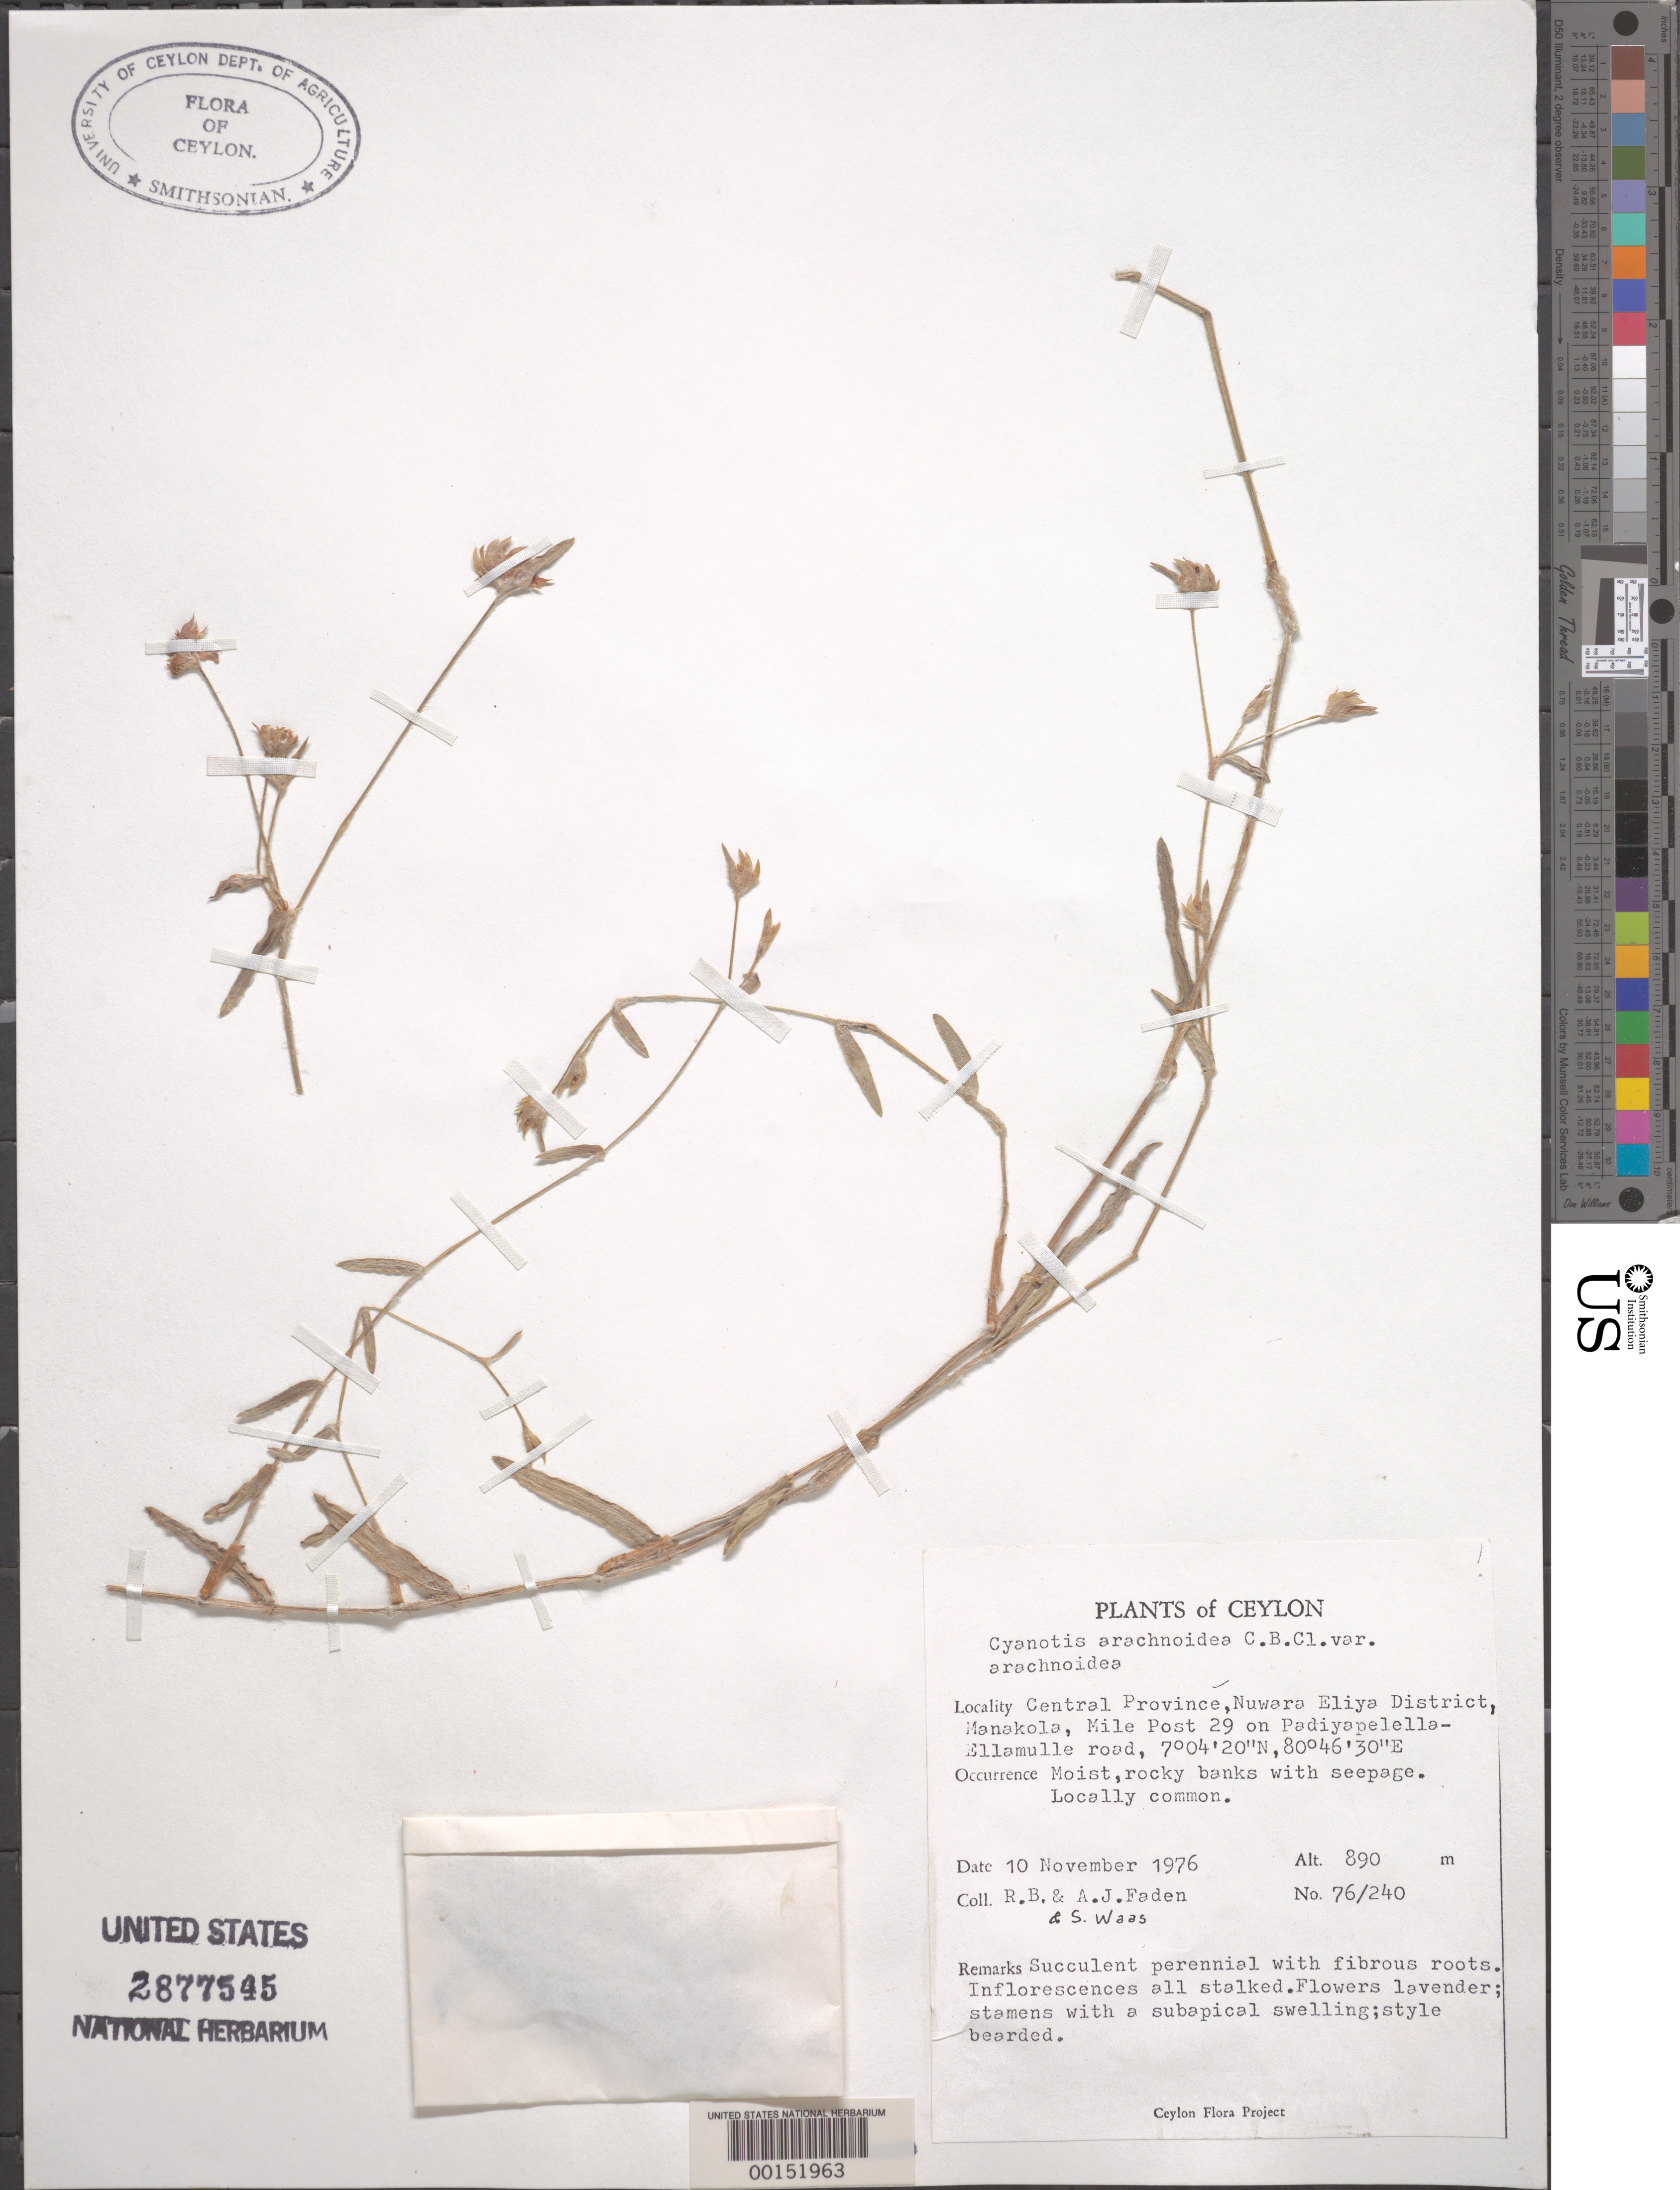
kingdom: Plantae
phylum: Tracheophyta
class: Liliopsida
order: Commelinales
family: Commelinaceae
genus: Cyanotis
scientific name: Cyanotis thwaitesii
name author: Hassk.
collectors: R. B. Faden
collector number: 76/240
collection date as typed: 10 Nov 1976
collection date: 1976-11-10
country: Sri Lanka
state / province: Central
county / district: Nuwara Eliya Dist.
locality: Manakola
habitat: Moist, rocky banks with seepage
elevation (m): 890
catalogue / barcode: US 2877545